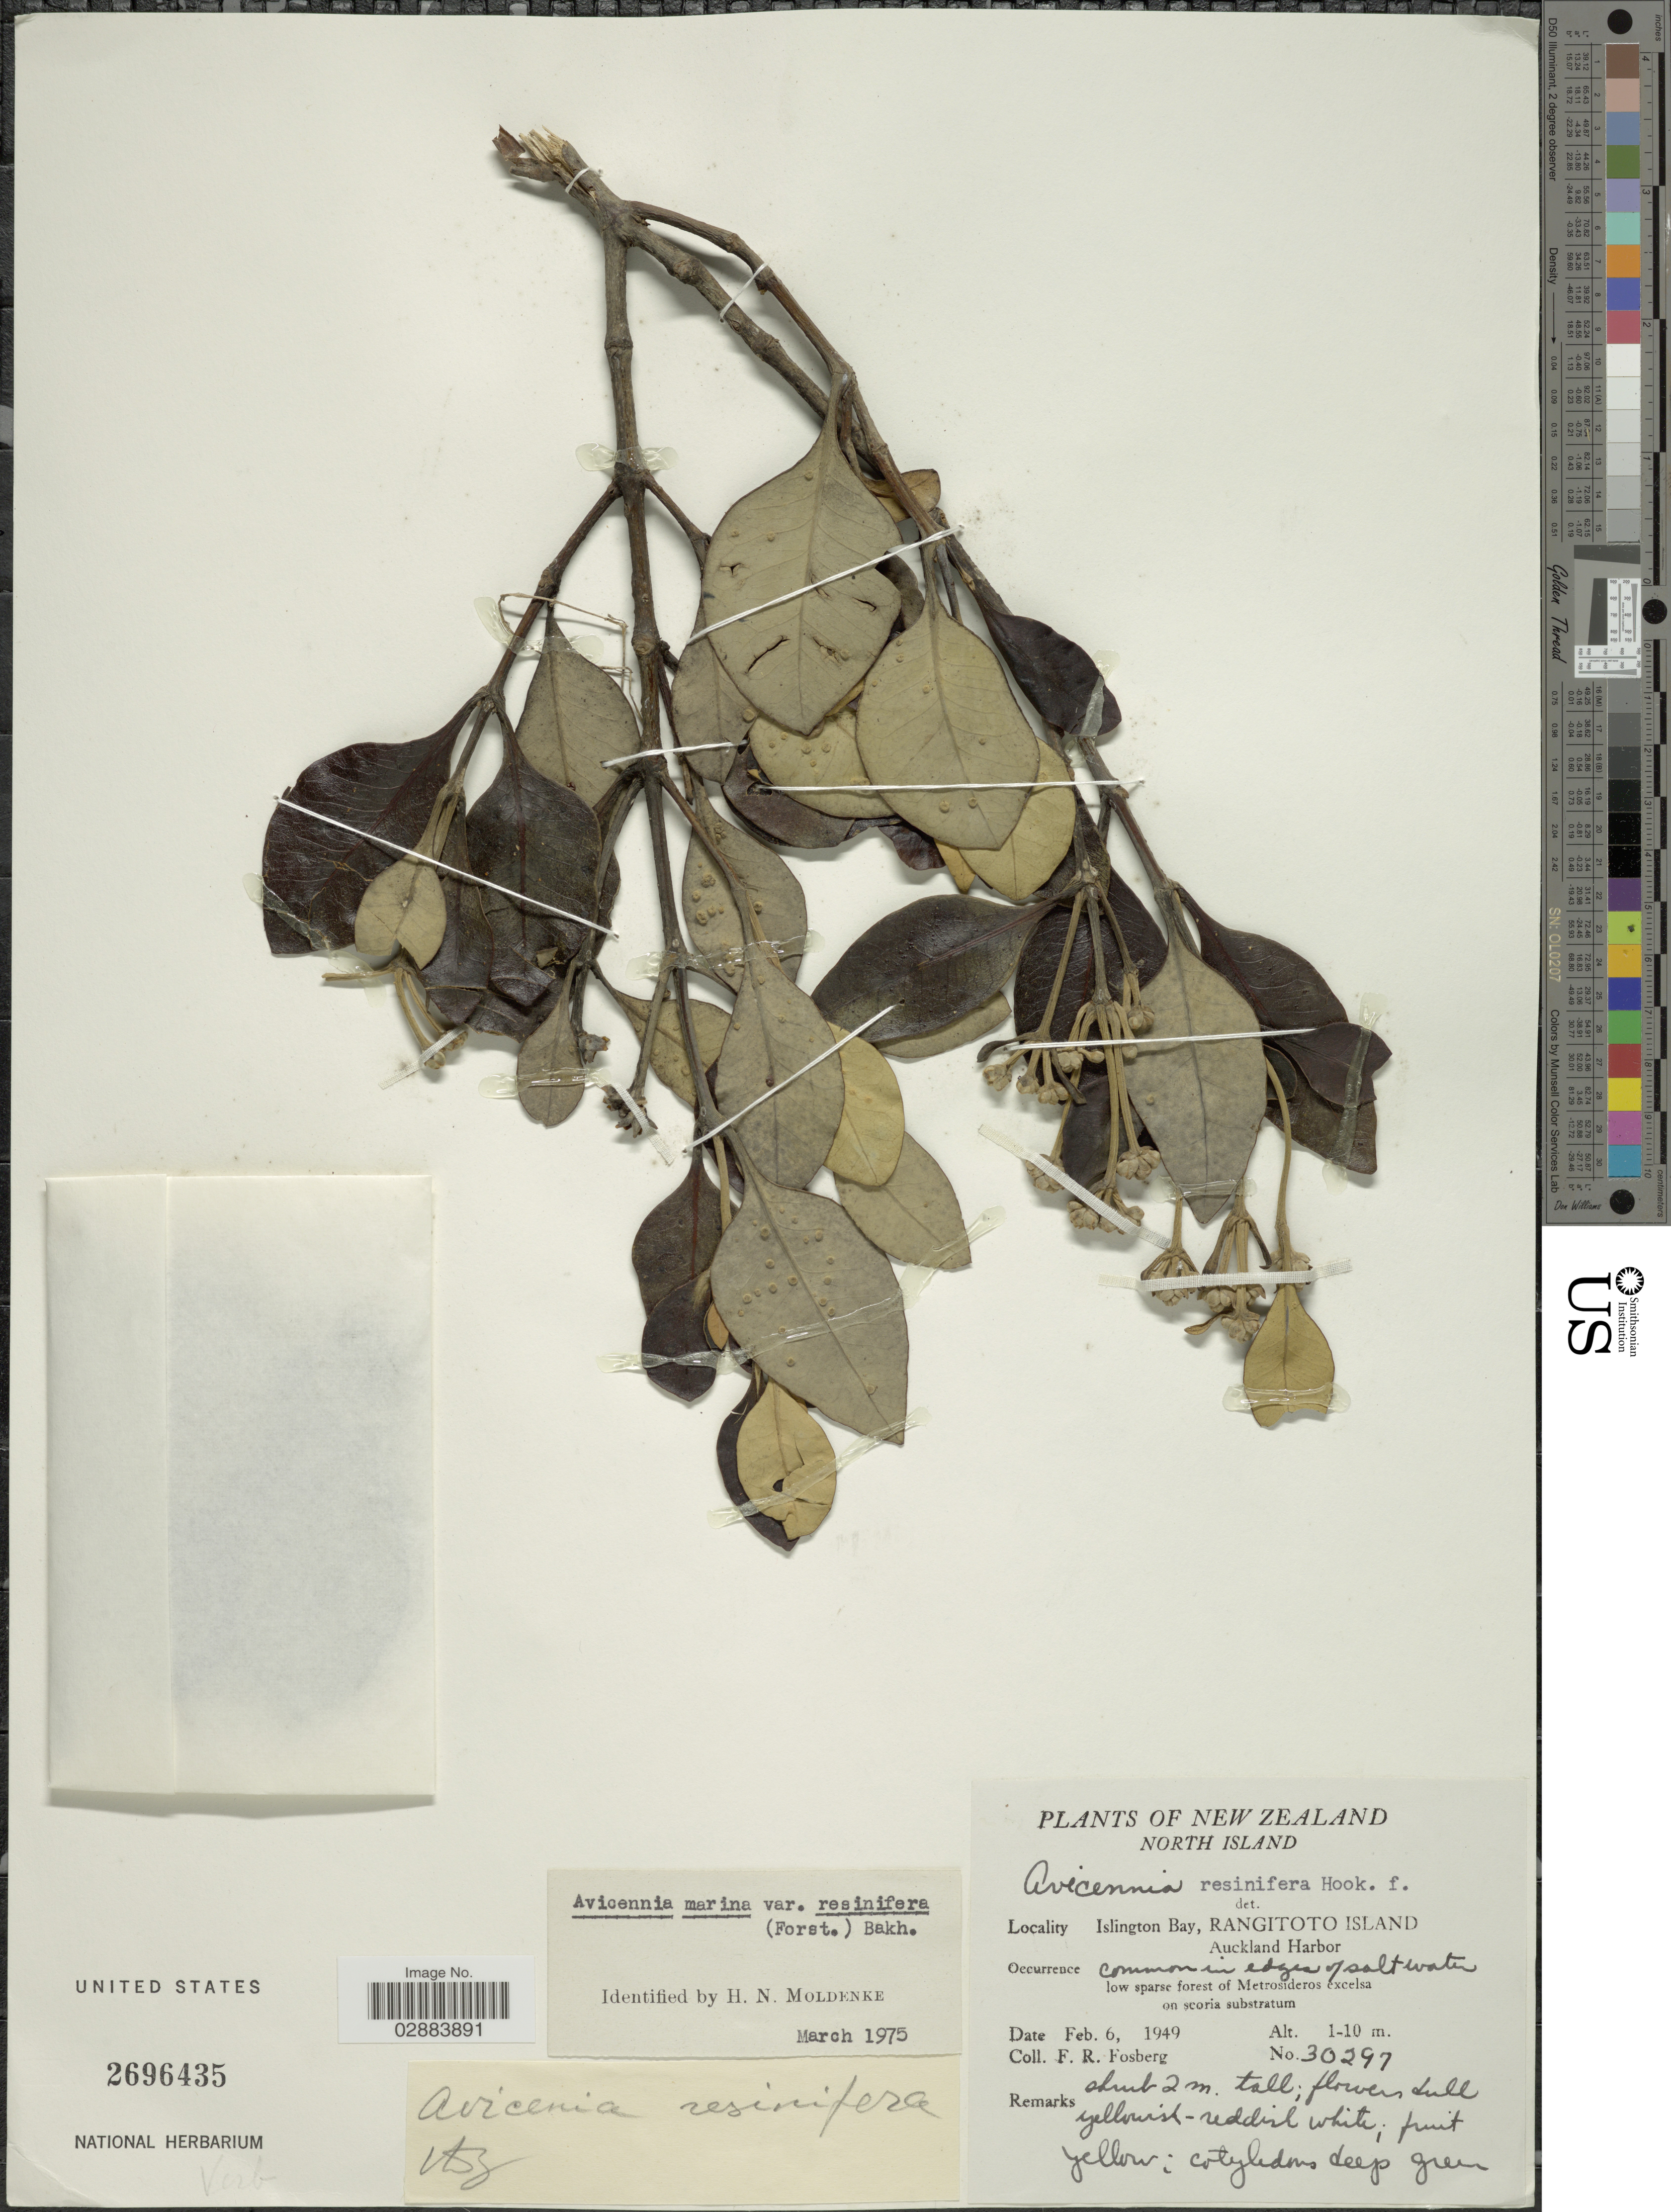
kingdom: Plantae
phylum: Tracheophyta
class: Magnoliopsida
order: Lamiales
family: Acanthaceae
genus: Avicennia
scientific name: Avicennia marina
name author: (Forssk.) Vierh.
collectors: F. R. Fosberg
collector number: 30297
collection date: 1949-02-06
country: New Zealand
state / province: Auckland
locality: North Island. Islington Bay, Rangitoto Island, Auckland Harbor.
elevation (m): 1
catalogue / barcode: US 2696435